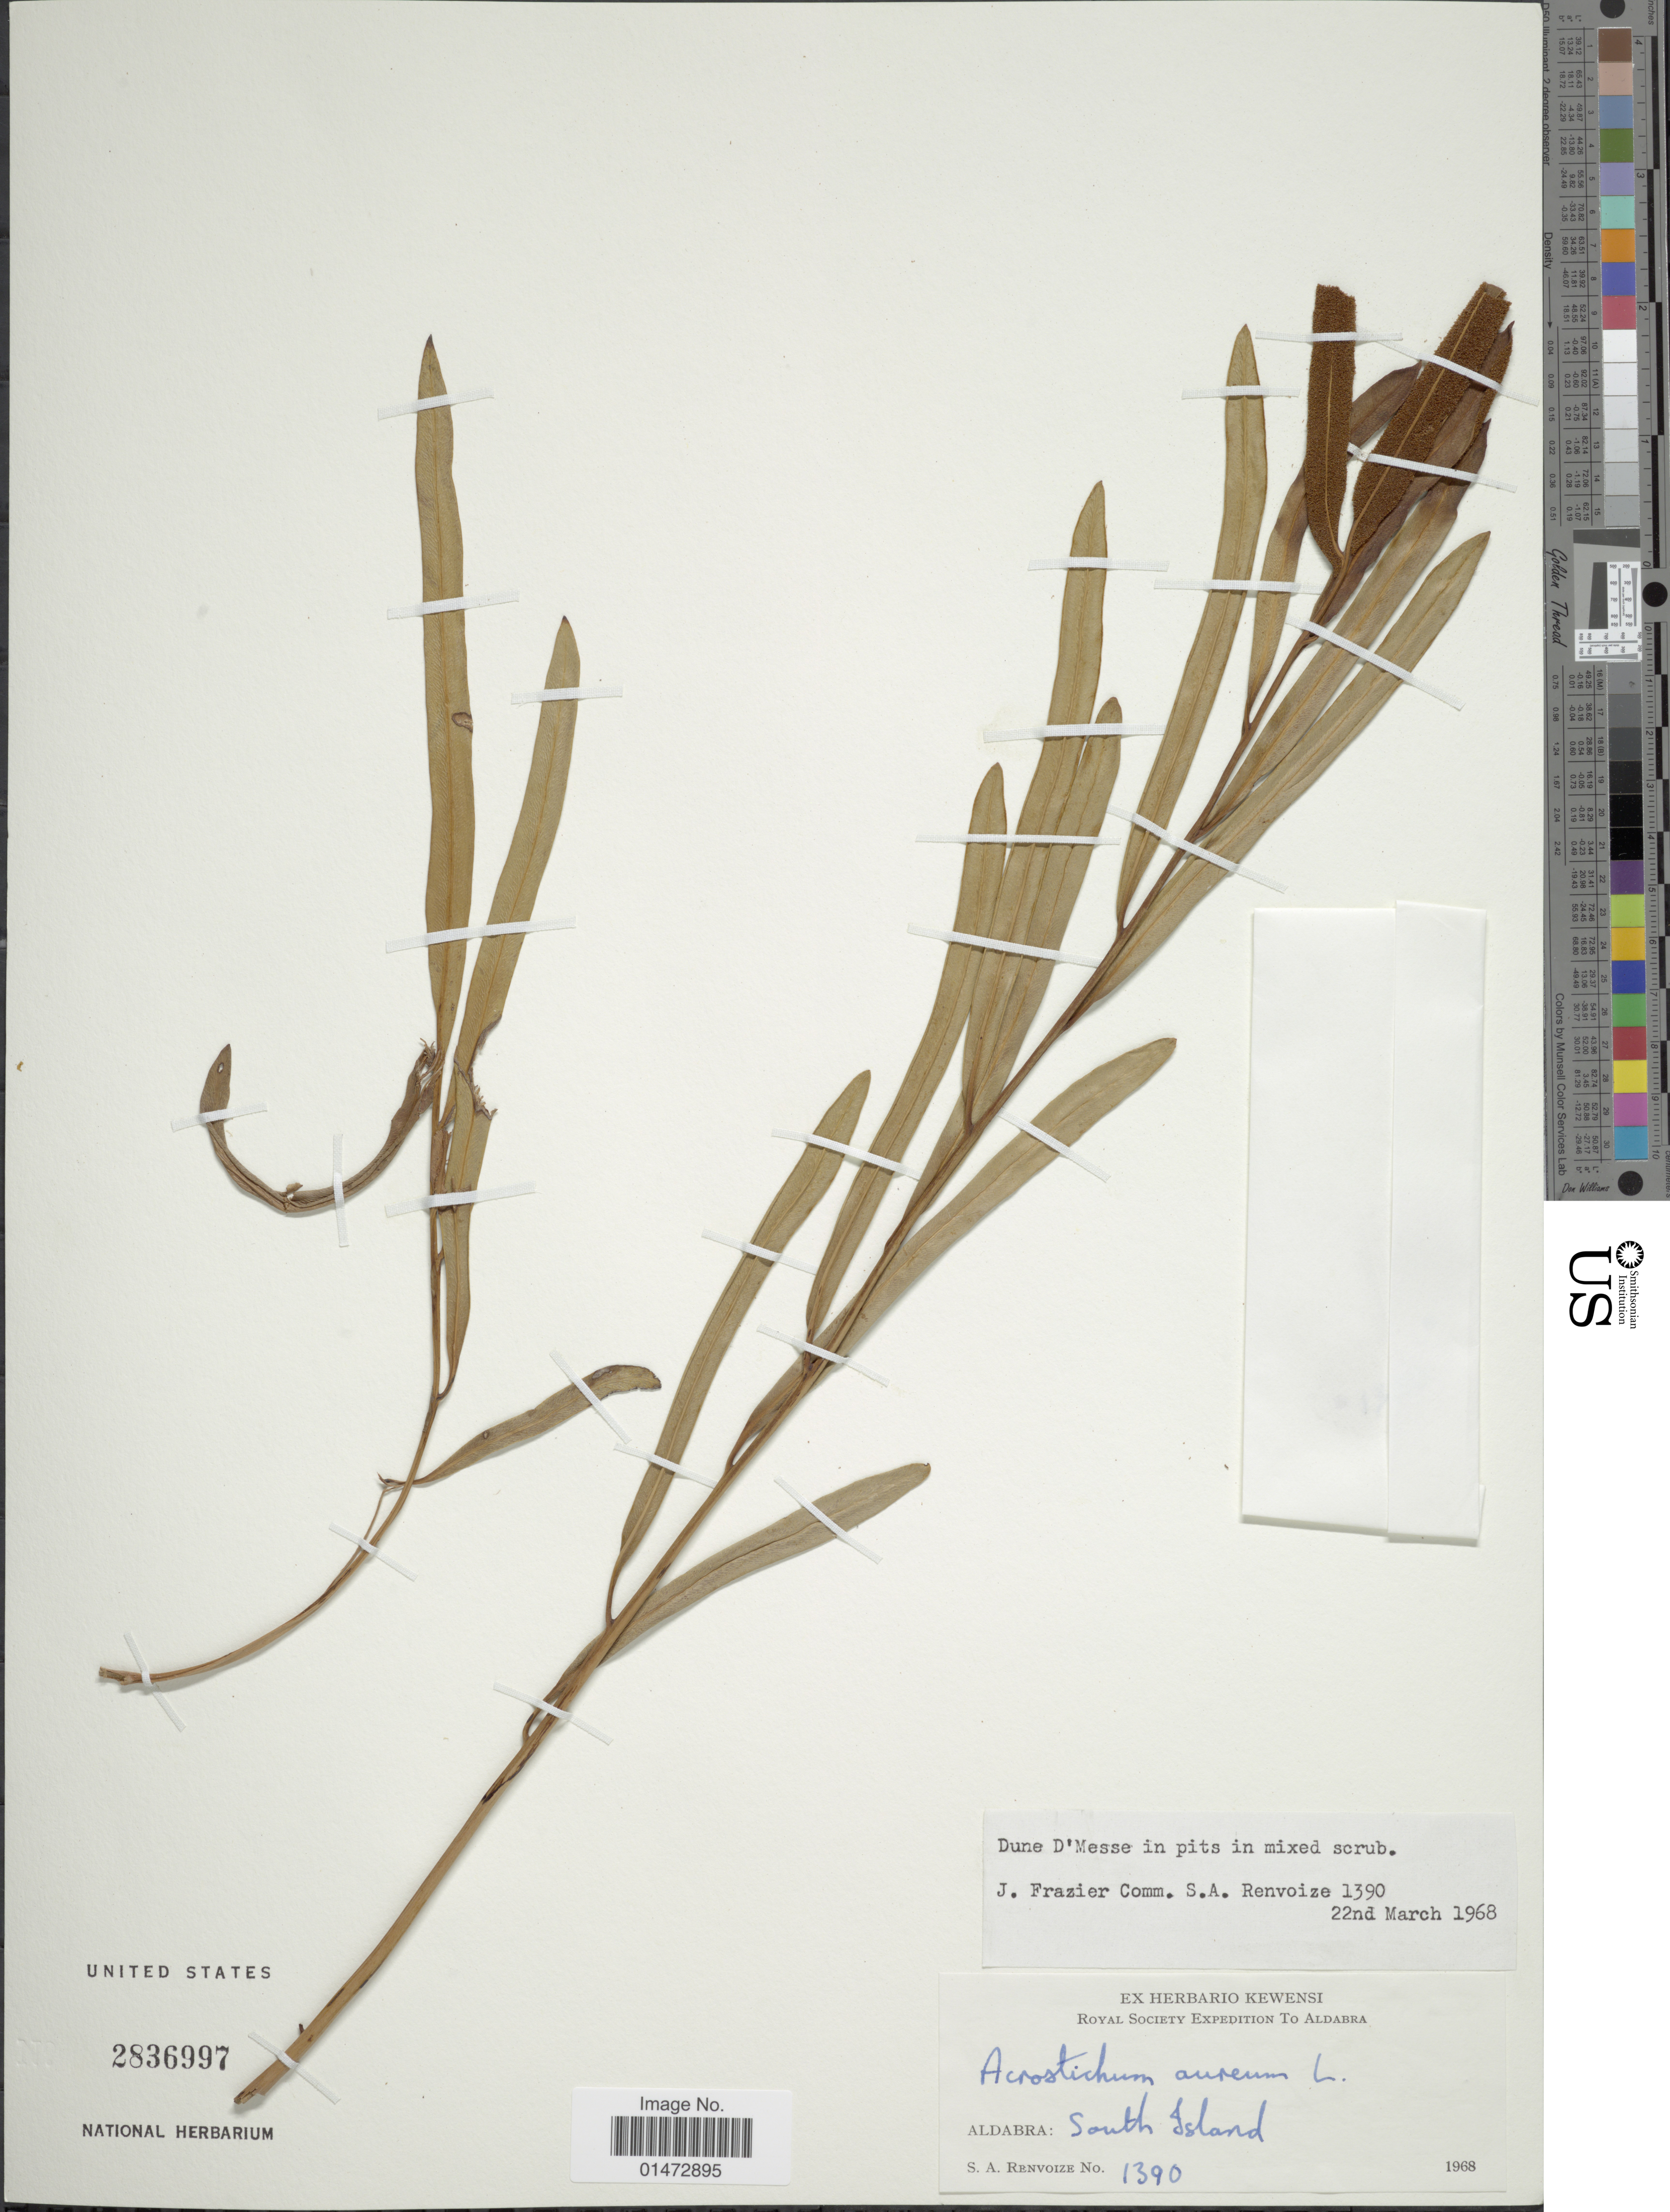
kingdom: Plantae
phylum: Tracheophyta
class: Polypodiopsida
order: Polypodiales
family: Pteridaceae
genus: Acrostichum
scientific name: Acrostichum aureum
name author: L.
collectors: S. A. Renvoize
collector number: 1390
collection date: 1968-03-22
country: Seychelles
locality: Aldabra: South Island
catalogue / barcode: US 2836997